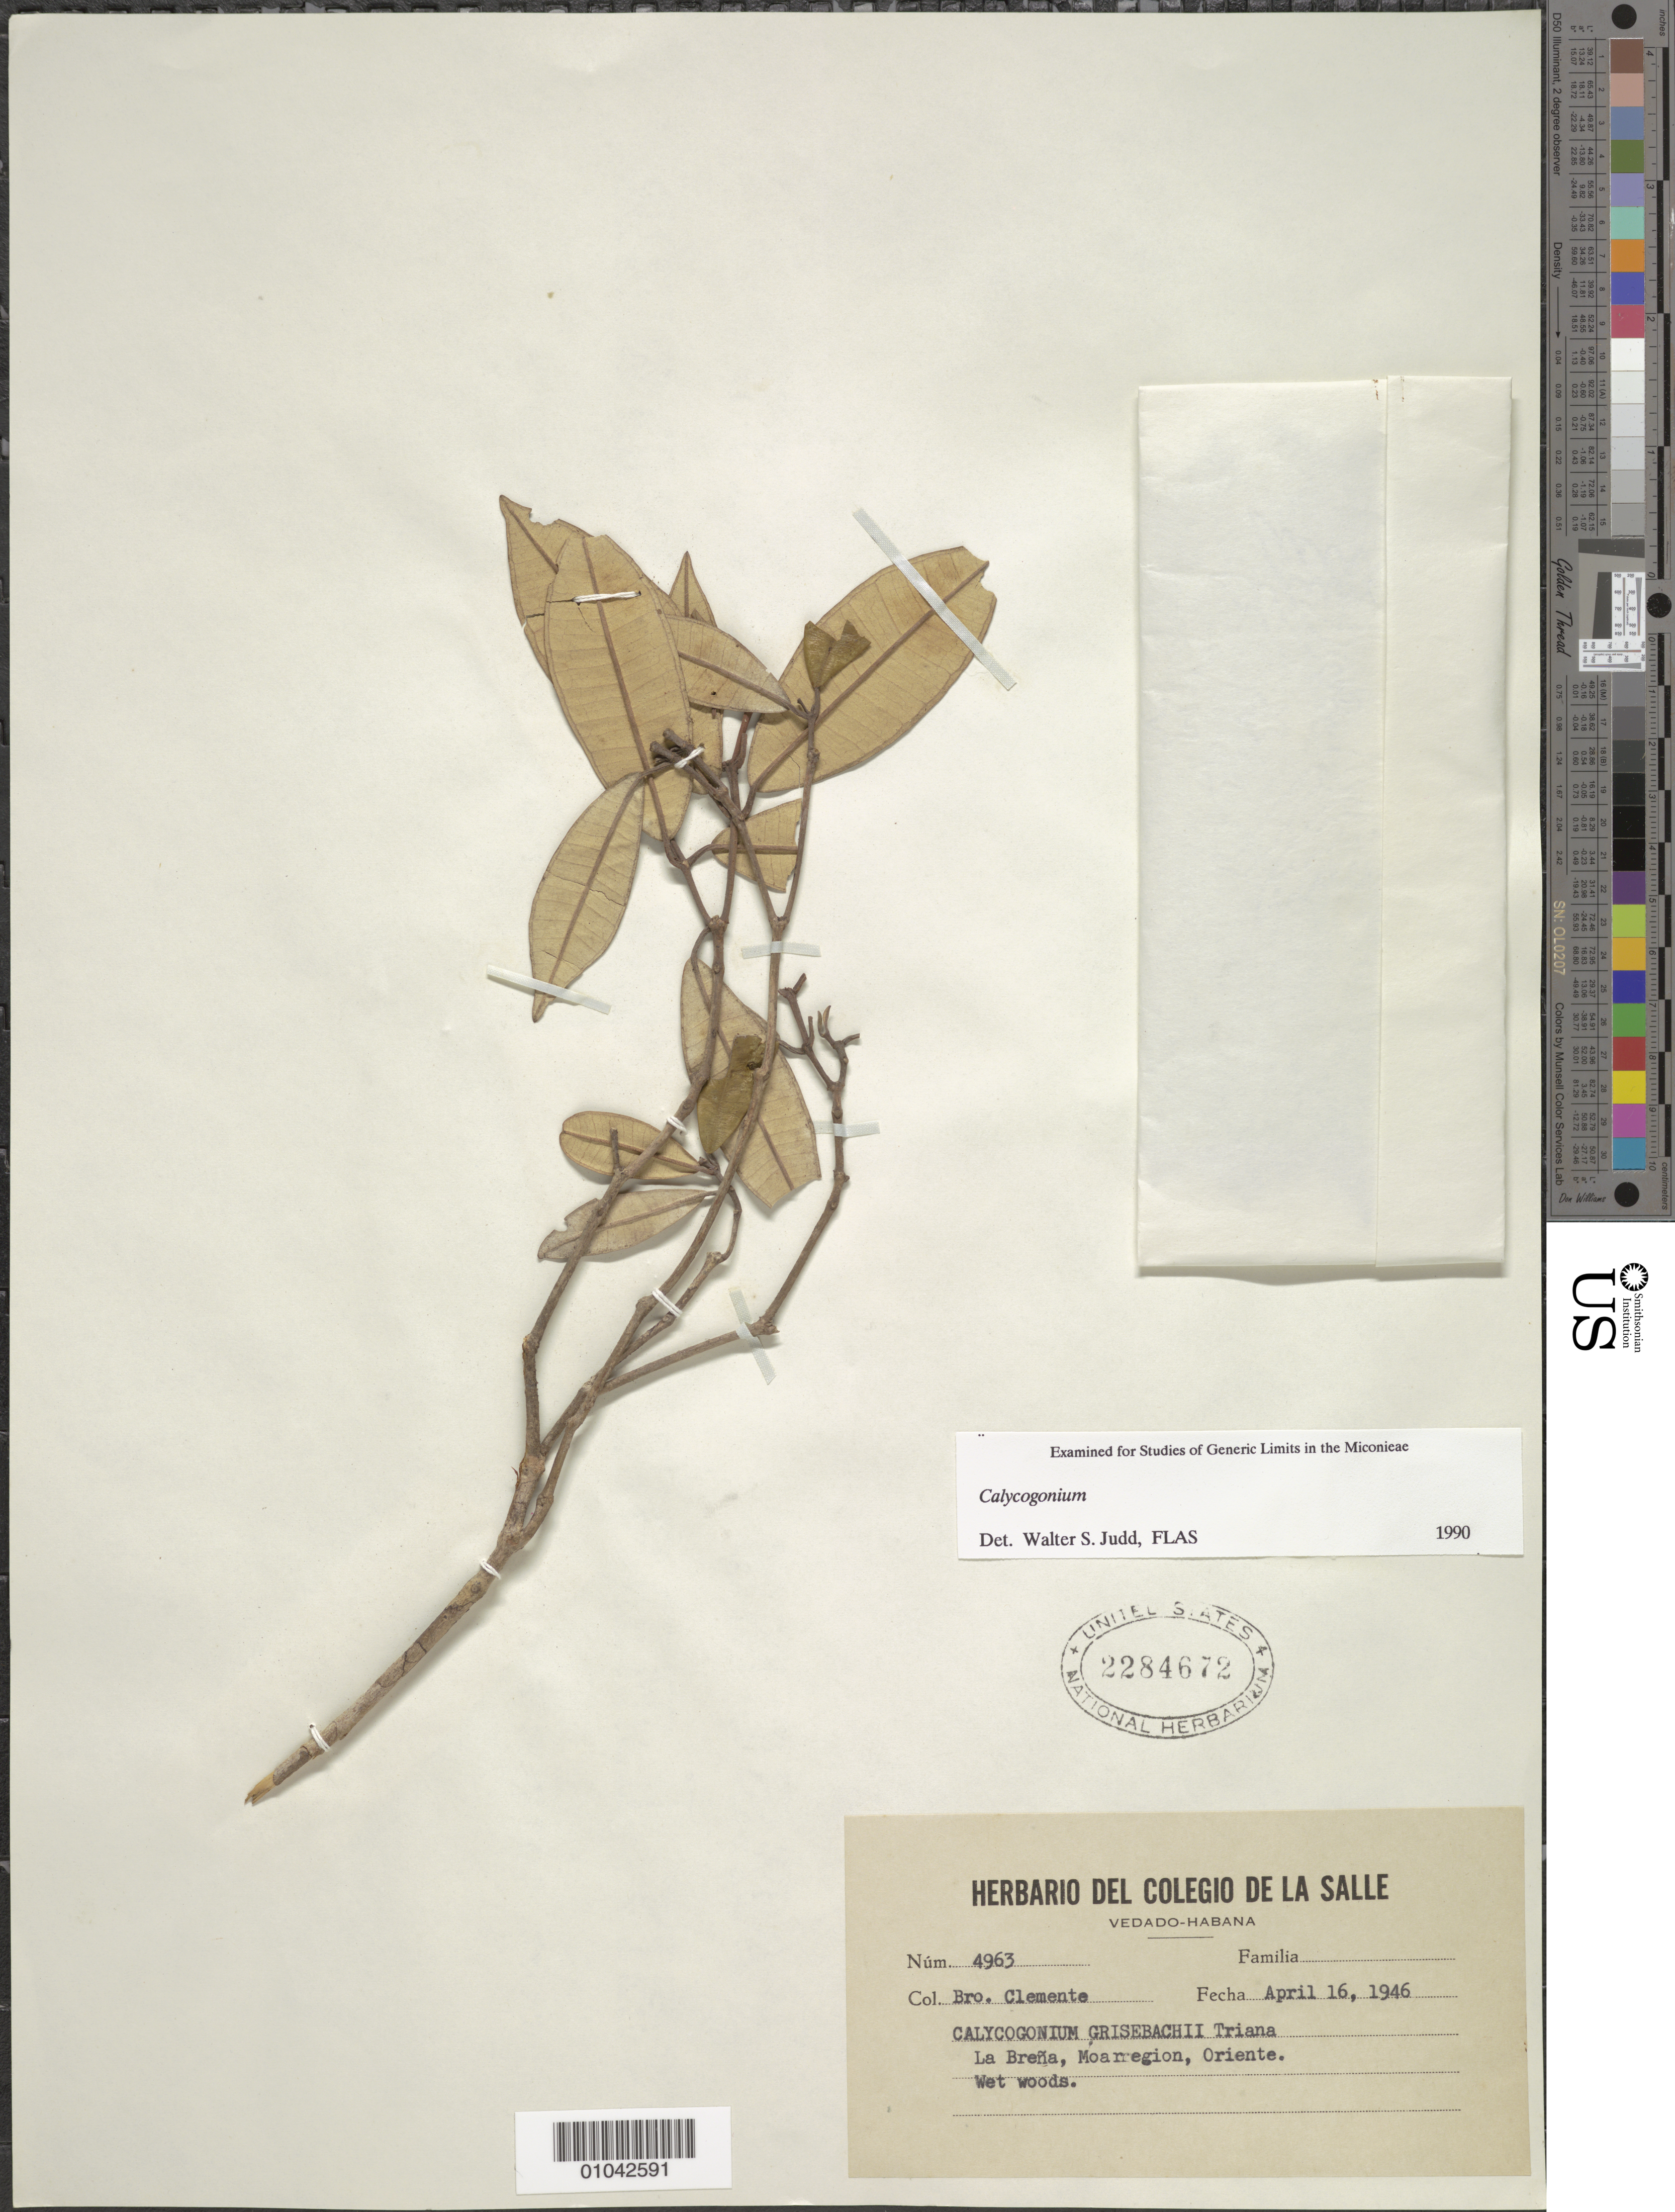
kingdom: Plantae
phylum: Tracheophyta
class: Magnoliopsida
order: Myrtales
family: Melastomataceae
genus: Calycogonium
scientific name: Calycogonium grisebachii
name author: Triana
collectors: Bro. Clemente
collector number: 4963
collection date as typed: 16 Apr 1946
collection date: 1946-04-16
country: Cuba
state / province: Holguín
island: Cuba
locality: La Breña, Moa region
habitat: Wet woods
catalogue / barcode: US 2284672